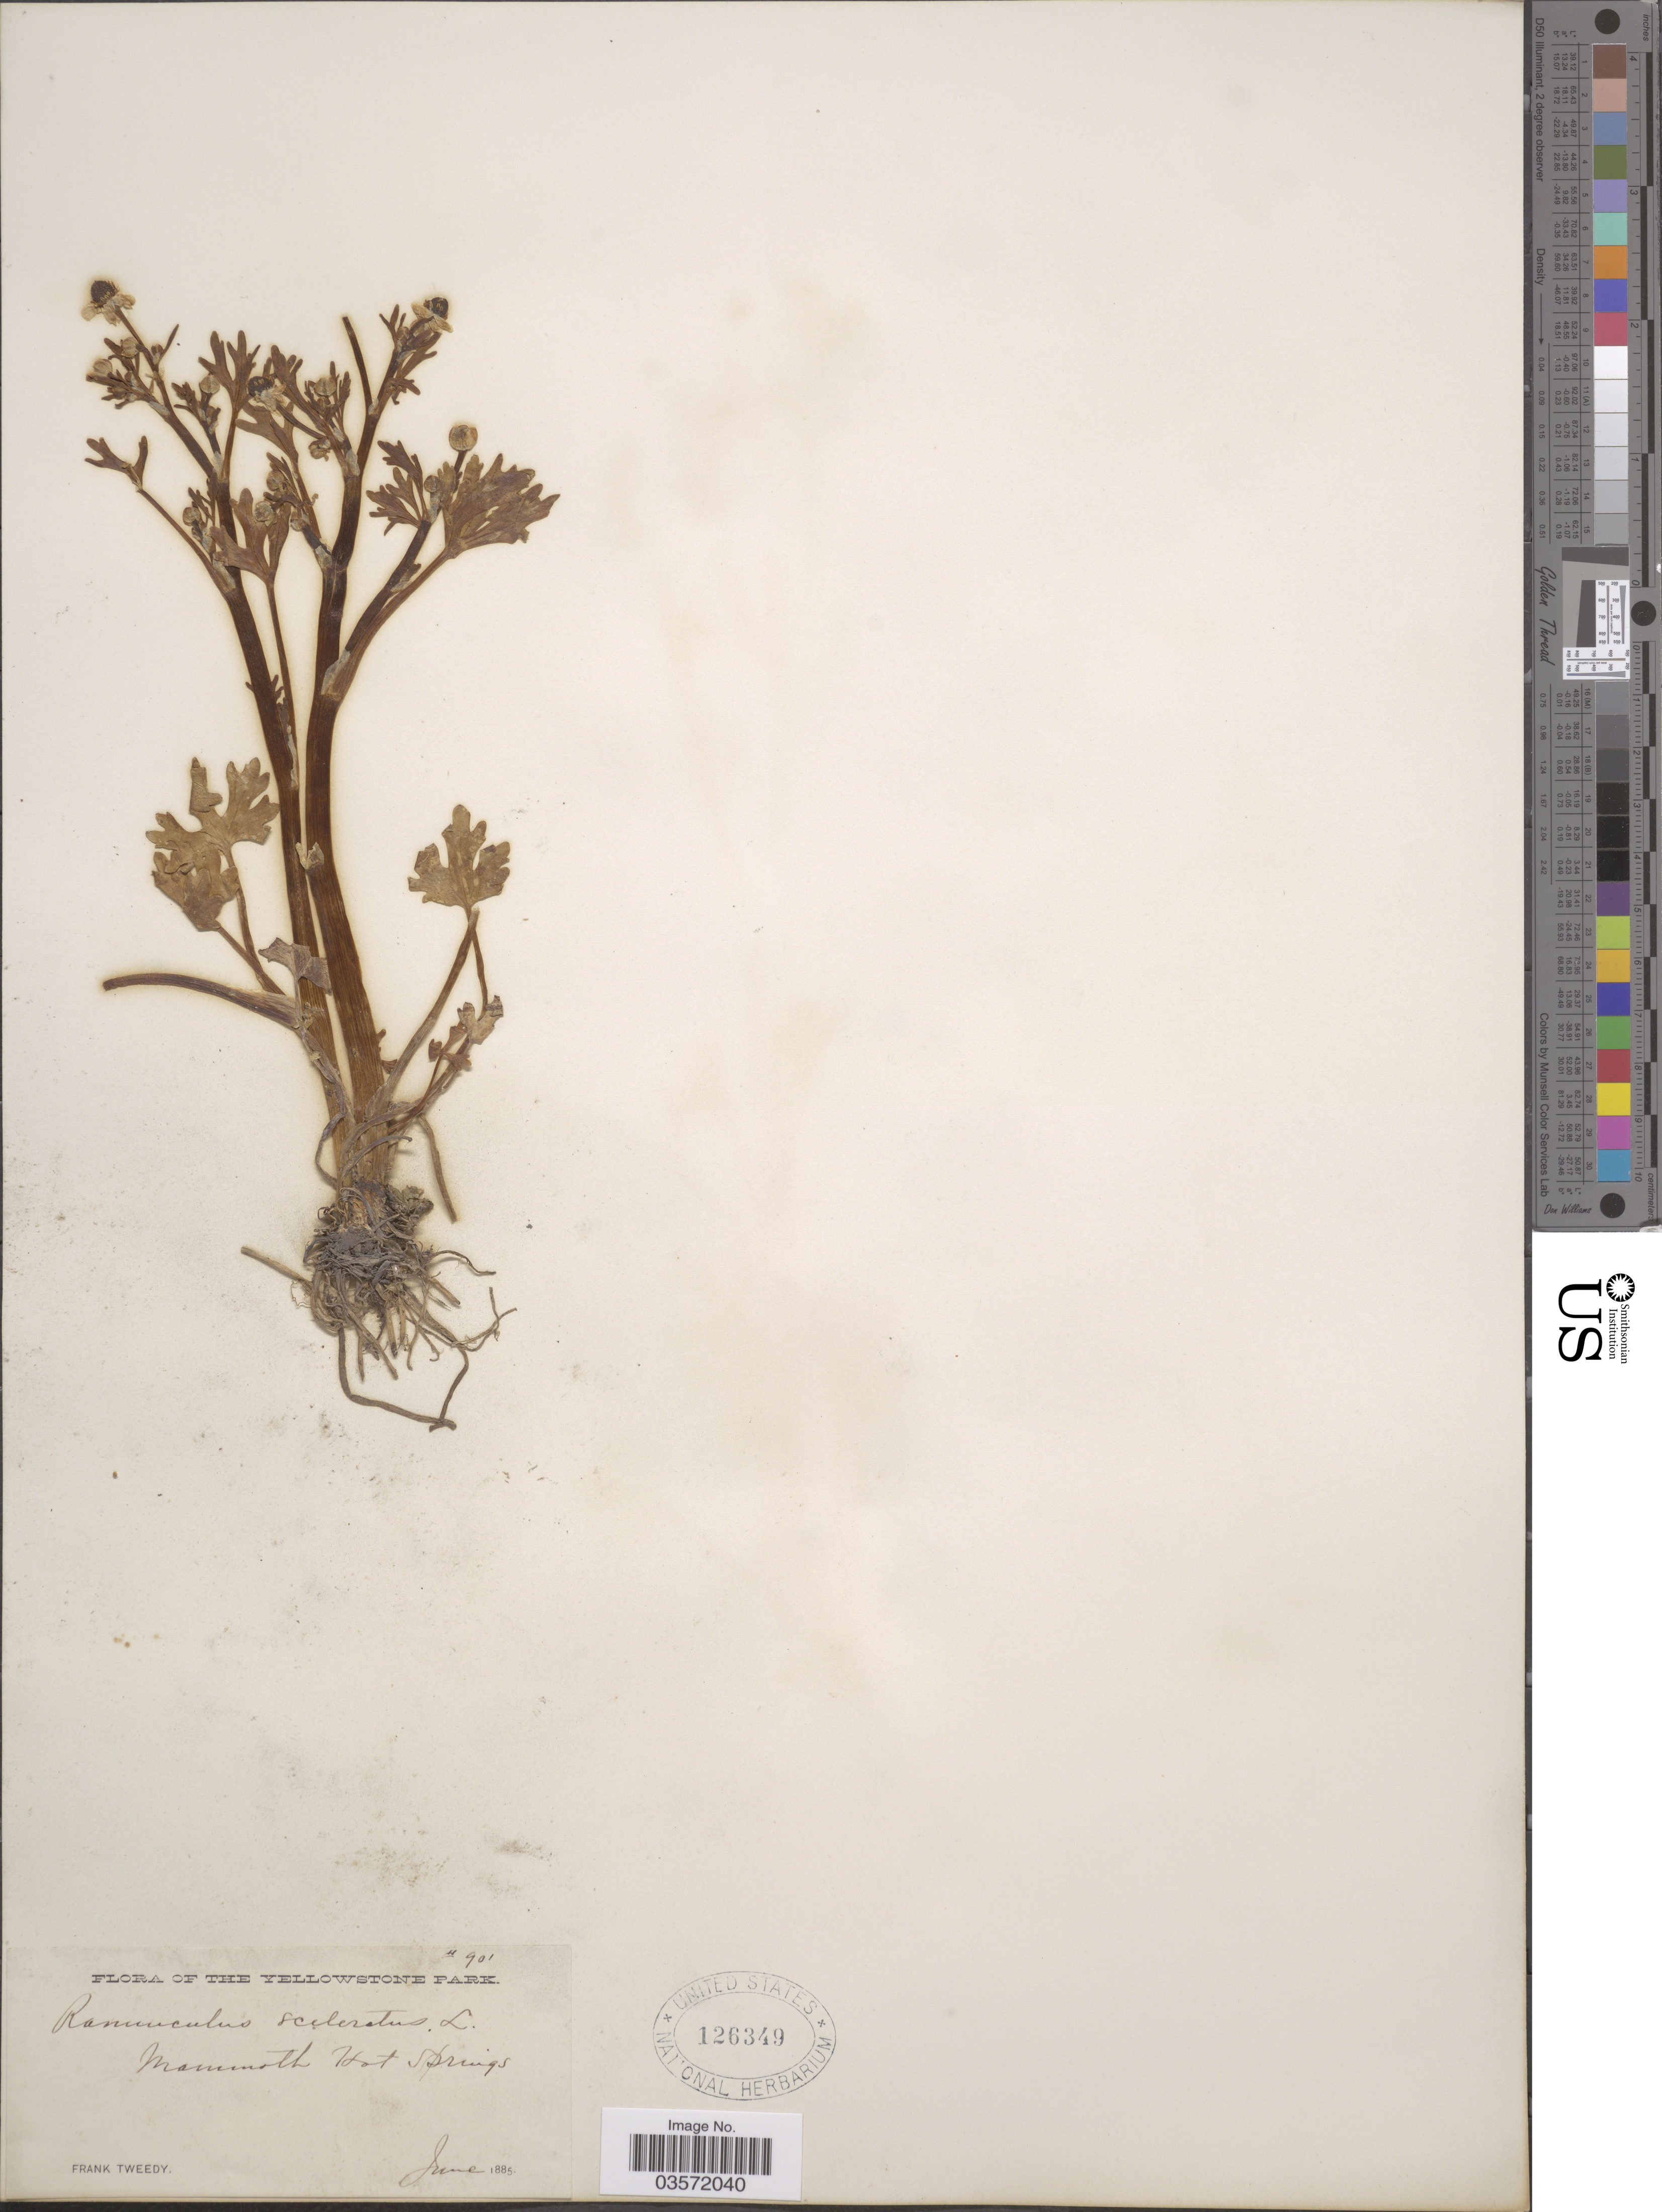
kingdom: Plantae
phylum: Tracheophyta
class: Magnoliopsida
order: Ranunculales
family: Ranunculaceae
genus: Ranunculus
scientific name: Ranunculus sceleratus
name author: L.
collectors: F. Tweedy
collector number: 901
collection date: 1885-06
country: United States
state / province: Wyoming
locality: The Yellowstone Park. Mammoth Hot Springs.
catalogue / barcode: US 126349